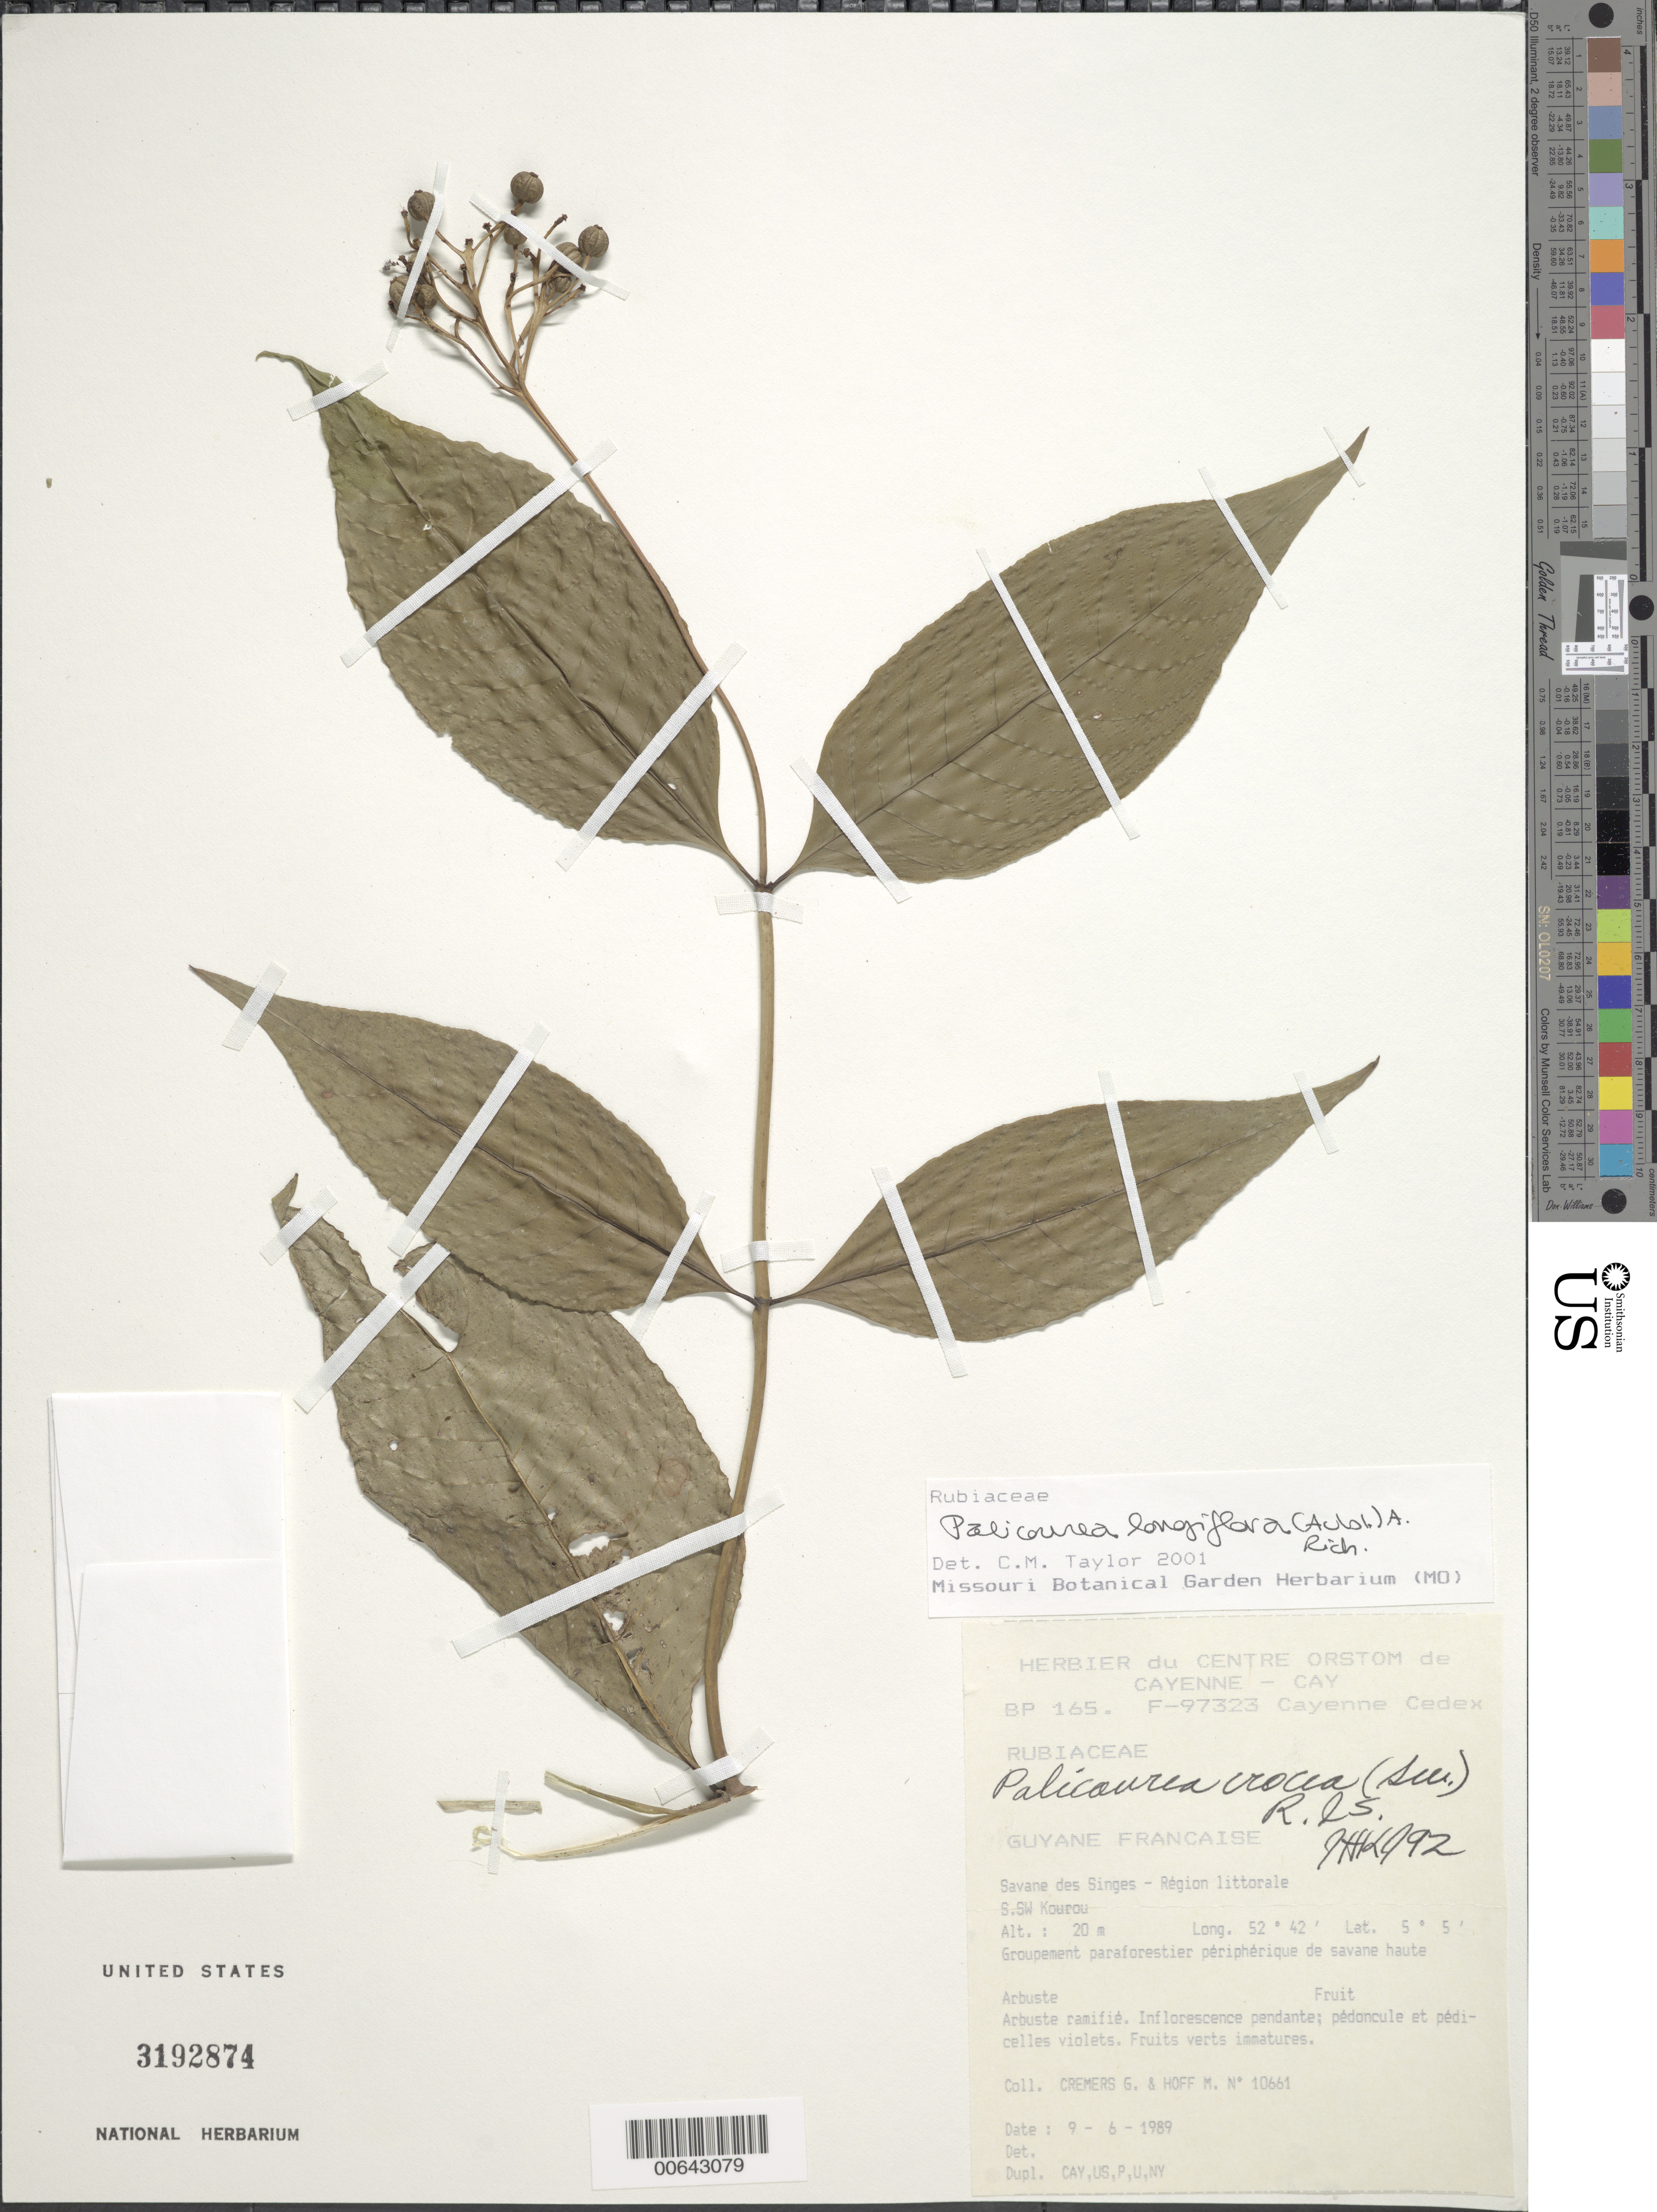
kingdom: Plantae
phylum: Tracheophyta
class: Magnoliopsida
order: Gentianales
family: Rubiaceae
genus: Palicourea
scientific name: Palicourea longiflora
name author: (Aubl.) A. Rich.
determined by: Taylor, Charlotte M.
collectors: G. Cremers & M. Hoff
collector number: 10661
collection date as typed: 9-Jun-89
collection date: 1989-06-09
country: French Guiana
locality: Savane des Singes, SSW Kourou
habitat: Groupement paraforestier périphérique de savane haute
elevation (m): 20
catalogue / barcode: US 3192874